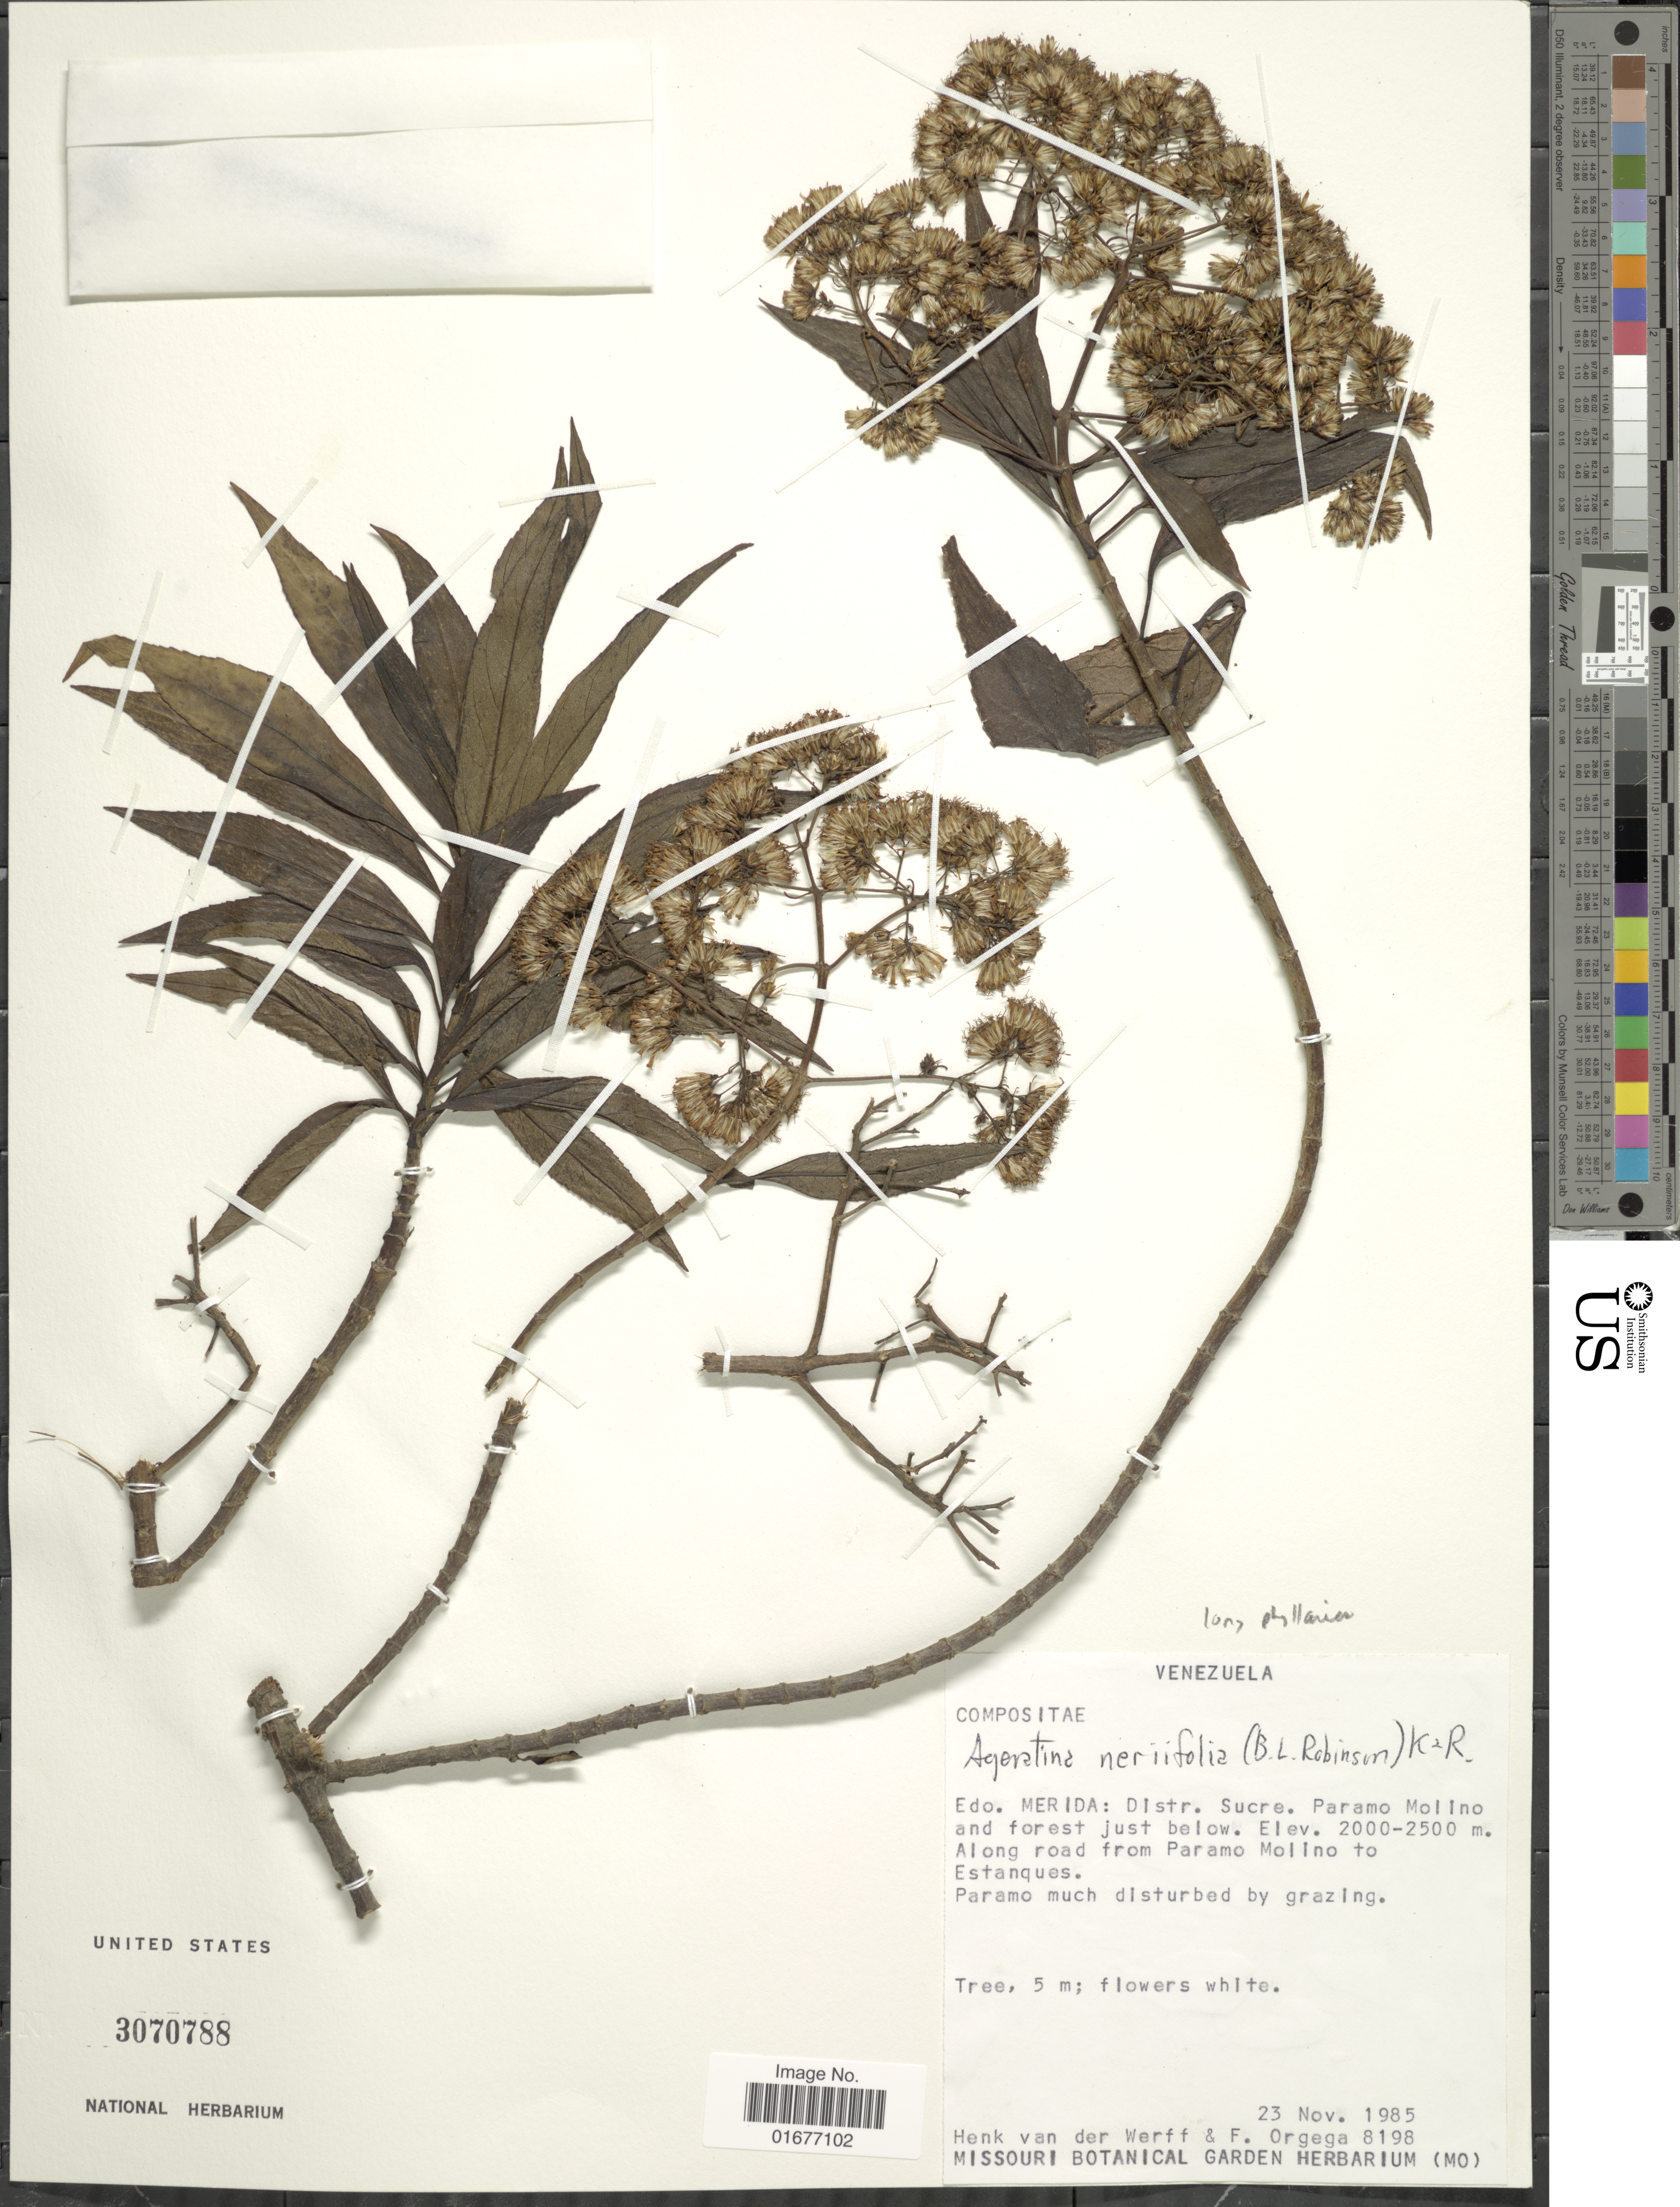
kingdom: Plantae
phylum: Tracheophyta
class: Magnoliopsida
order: Asterales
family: Asteraceae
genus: Ageratina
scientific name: Ageratina neriifolia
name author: (B.L. Rob.) R.M. King & H. Rob.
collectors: H. van der Werff & F. Orgega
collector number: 8198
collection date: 1985-11-23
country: Venezuela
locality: Edo. Merida, Distr. Sucre, Paramo Molino and forest just below, along road from Paramo Molino to Estanques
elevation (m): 2000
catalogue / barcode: US 3070788